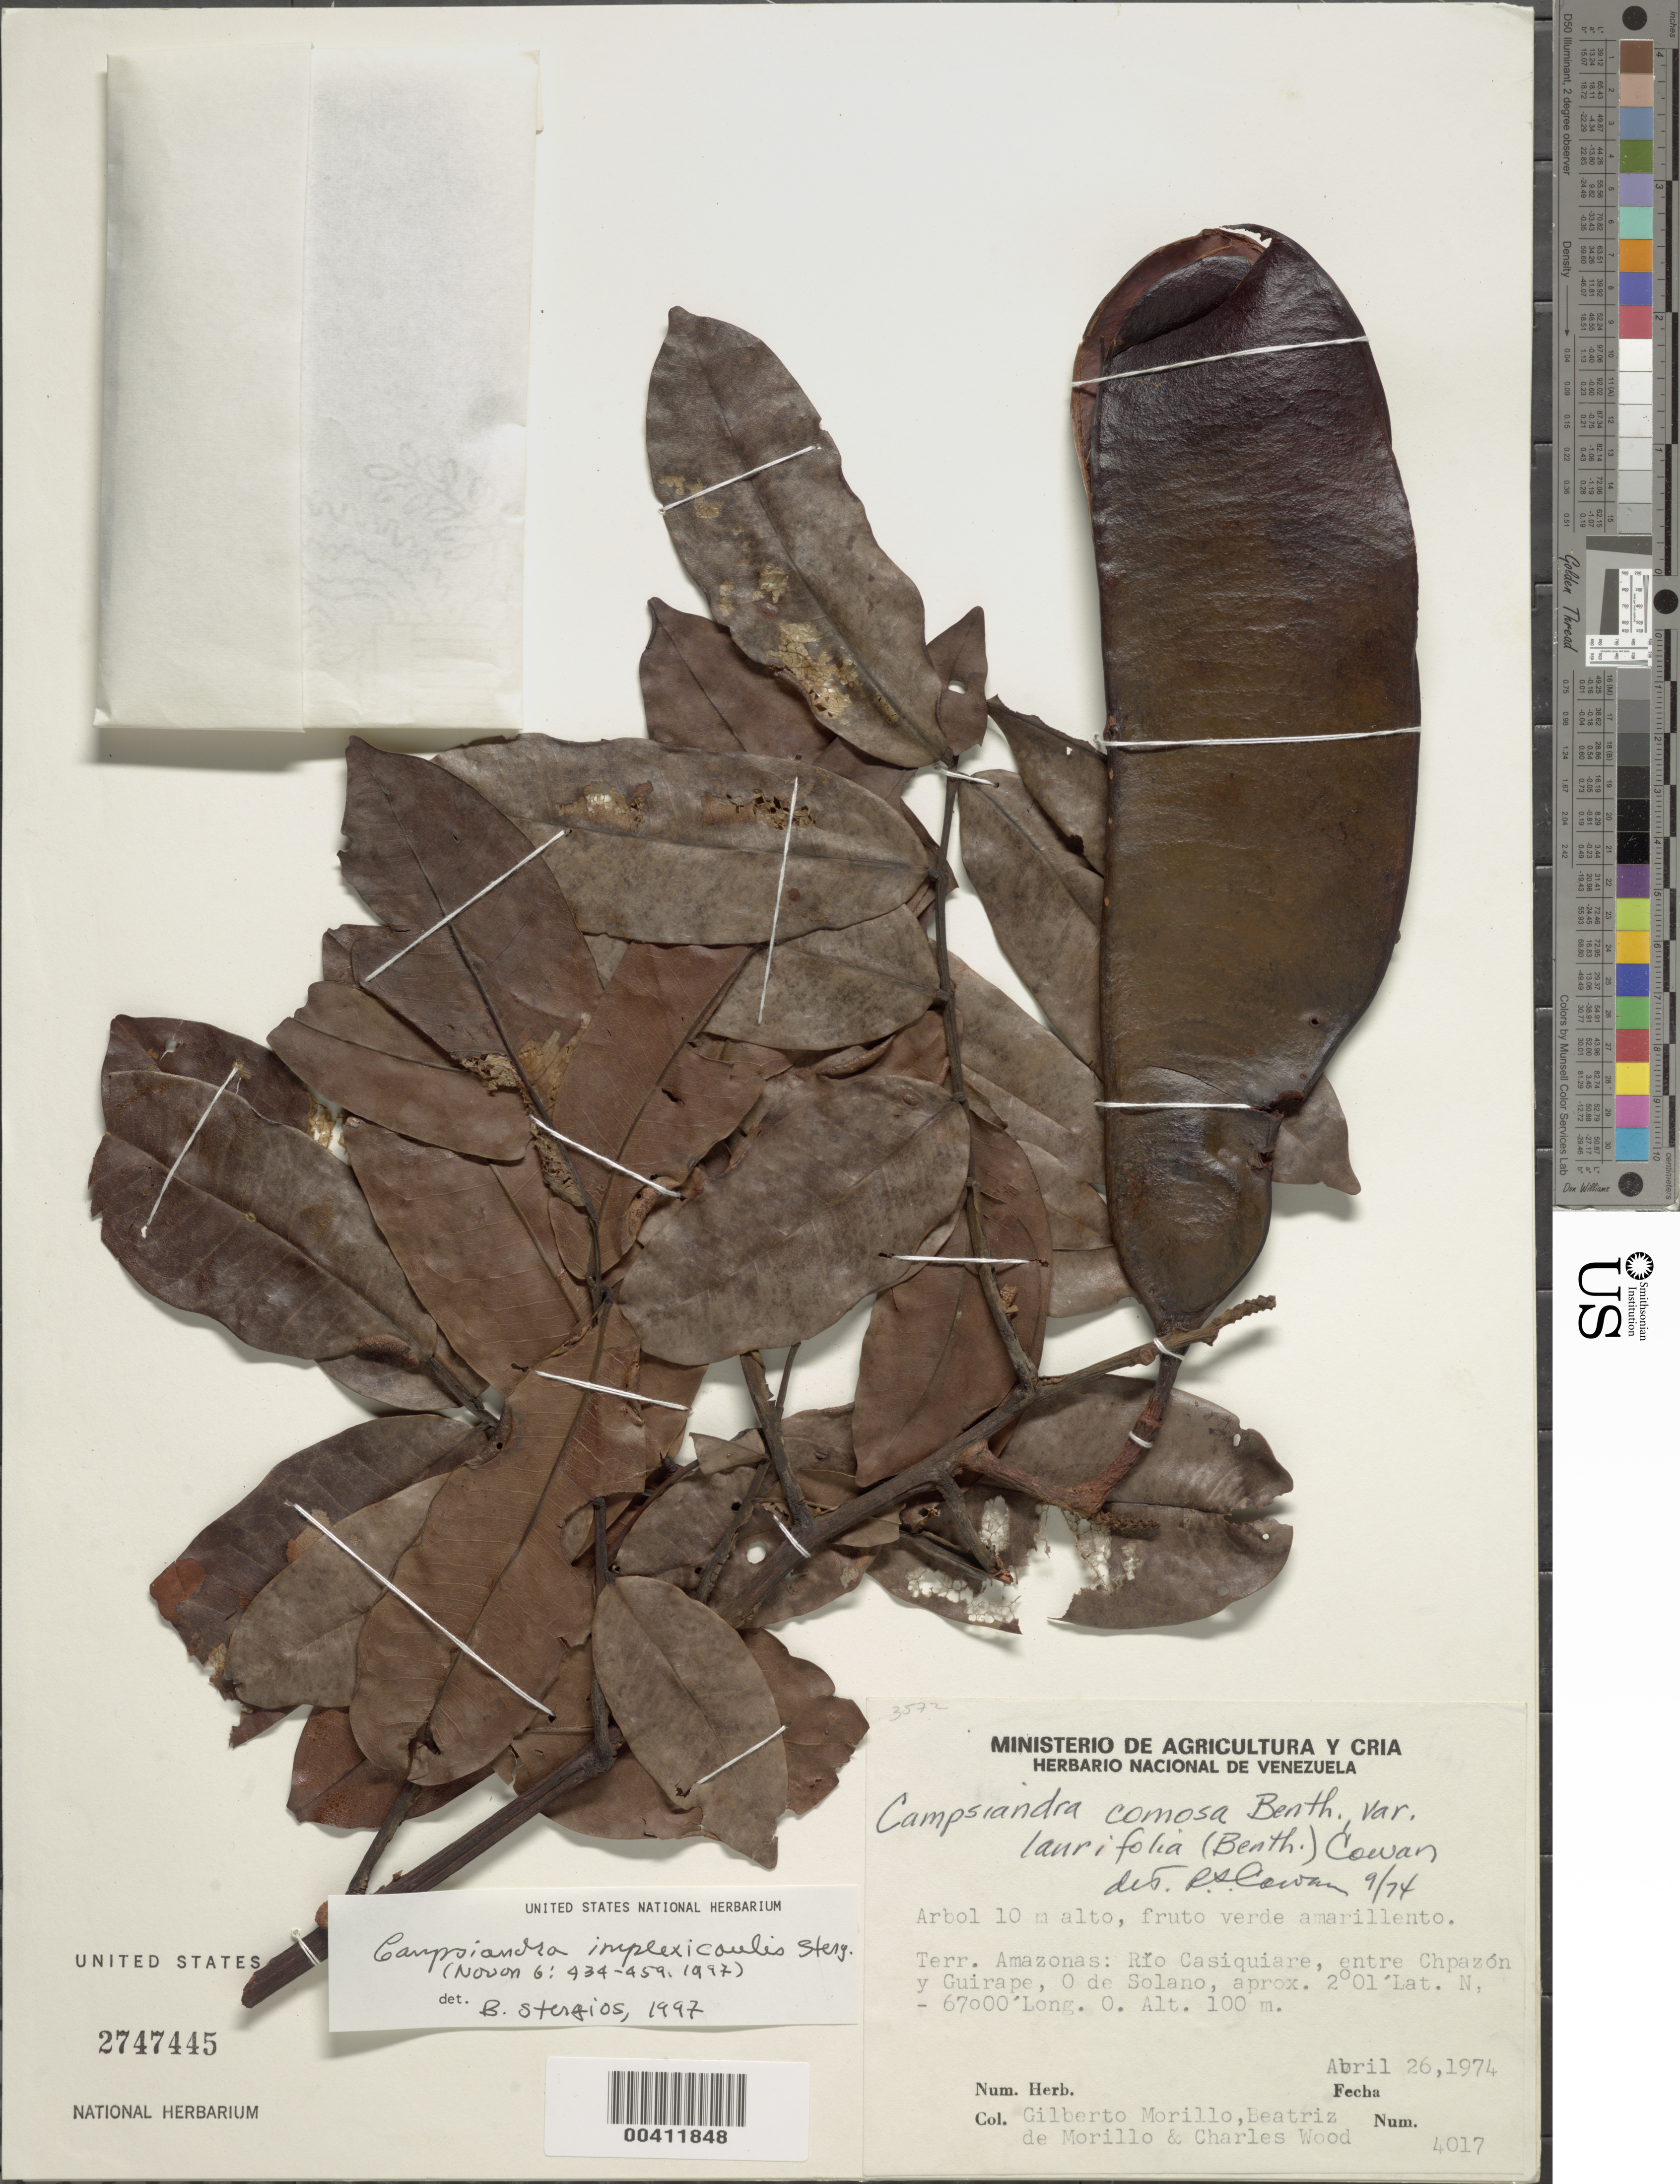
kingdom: Plantae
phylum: Tracheophyta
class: Magnoliopsida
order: Fabales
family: Fabaceae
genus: Campsiandra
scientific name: Campsiandra implexicaulis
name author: Stergios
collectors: G. N. Morillo, B. Morillo & C. Wood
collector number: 4017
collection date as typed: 26 Apr 1974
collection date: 1974-04-26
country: Venezuela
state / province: Amazonas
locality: Rio casiquiare, entre chpazon y guirape, w de solano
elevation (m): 100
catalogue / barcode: US 2747445